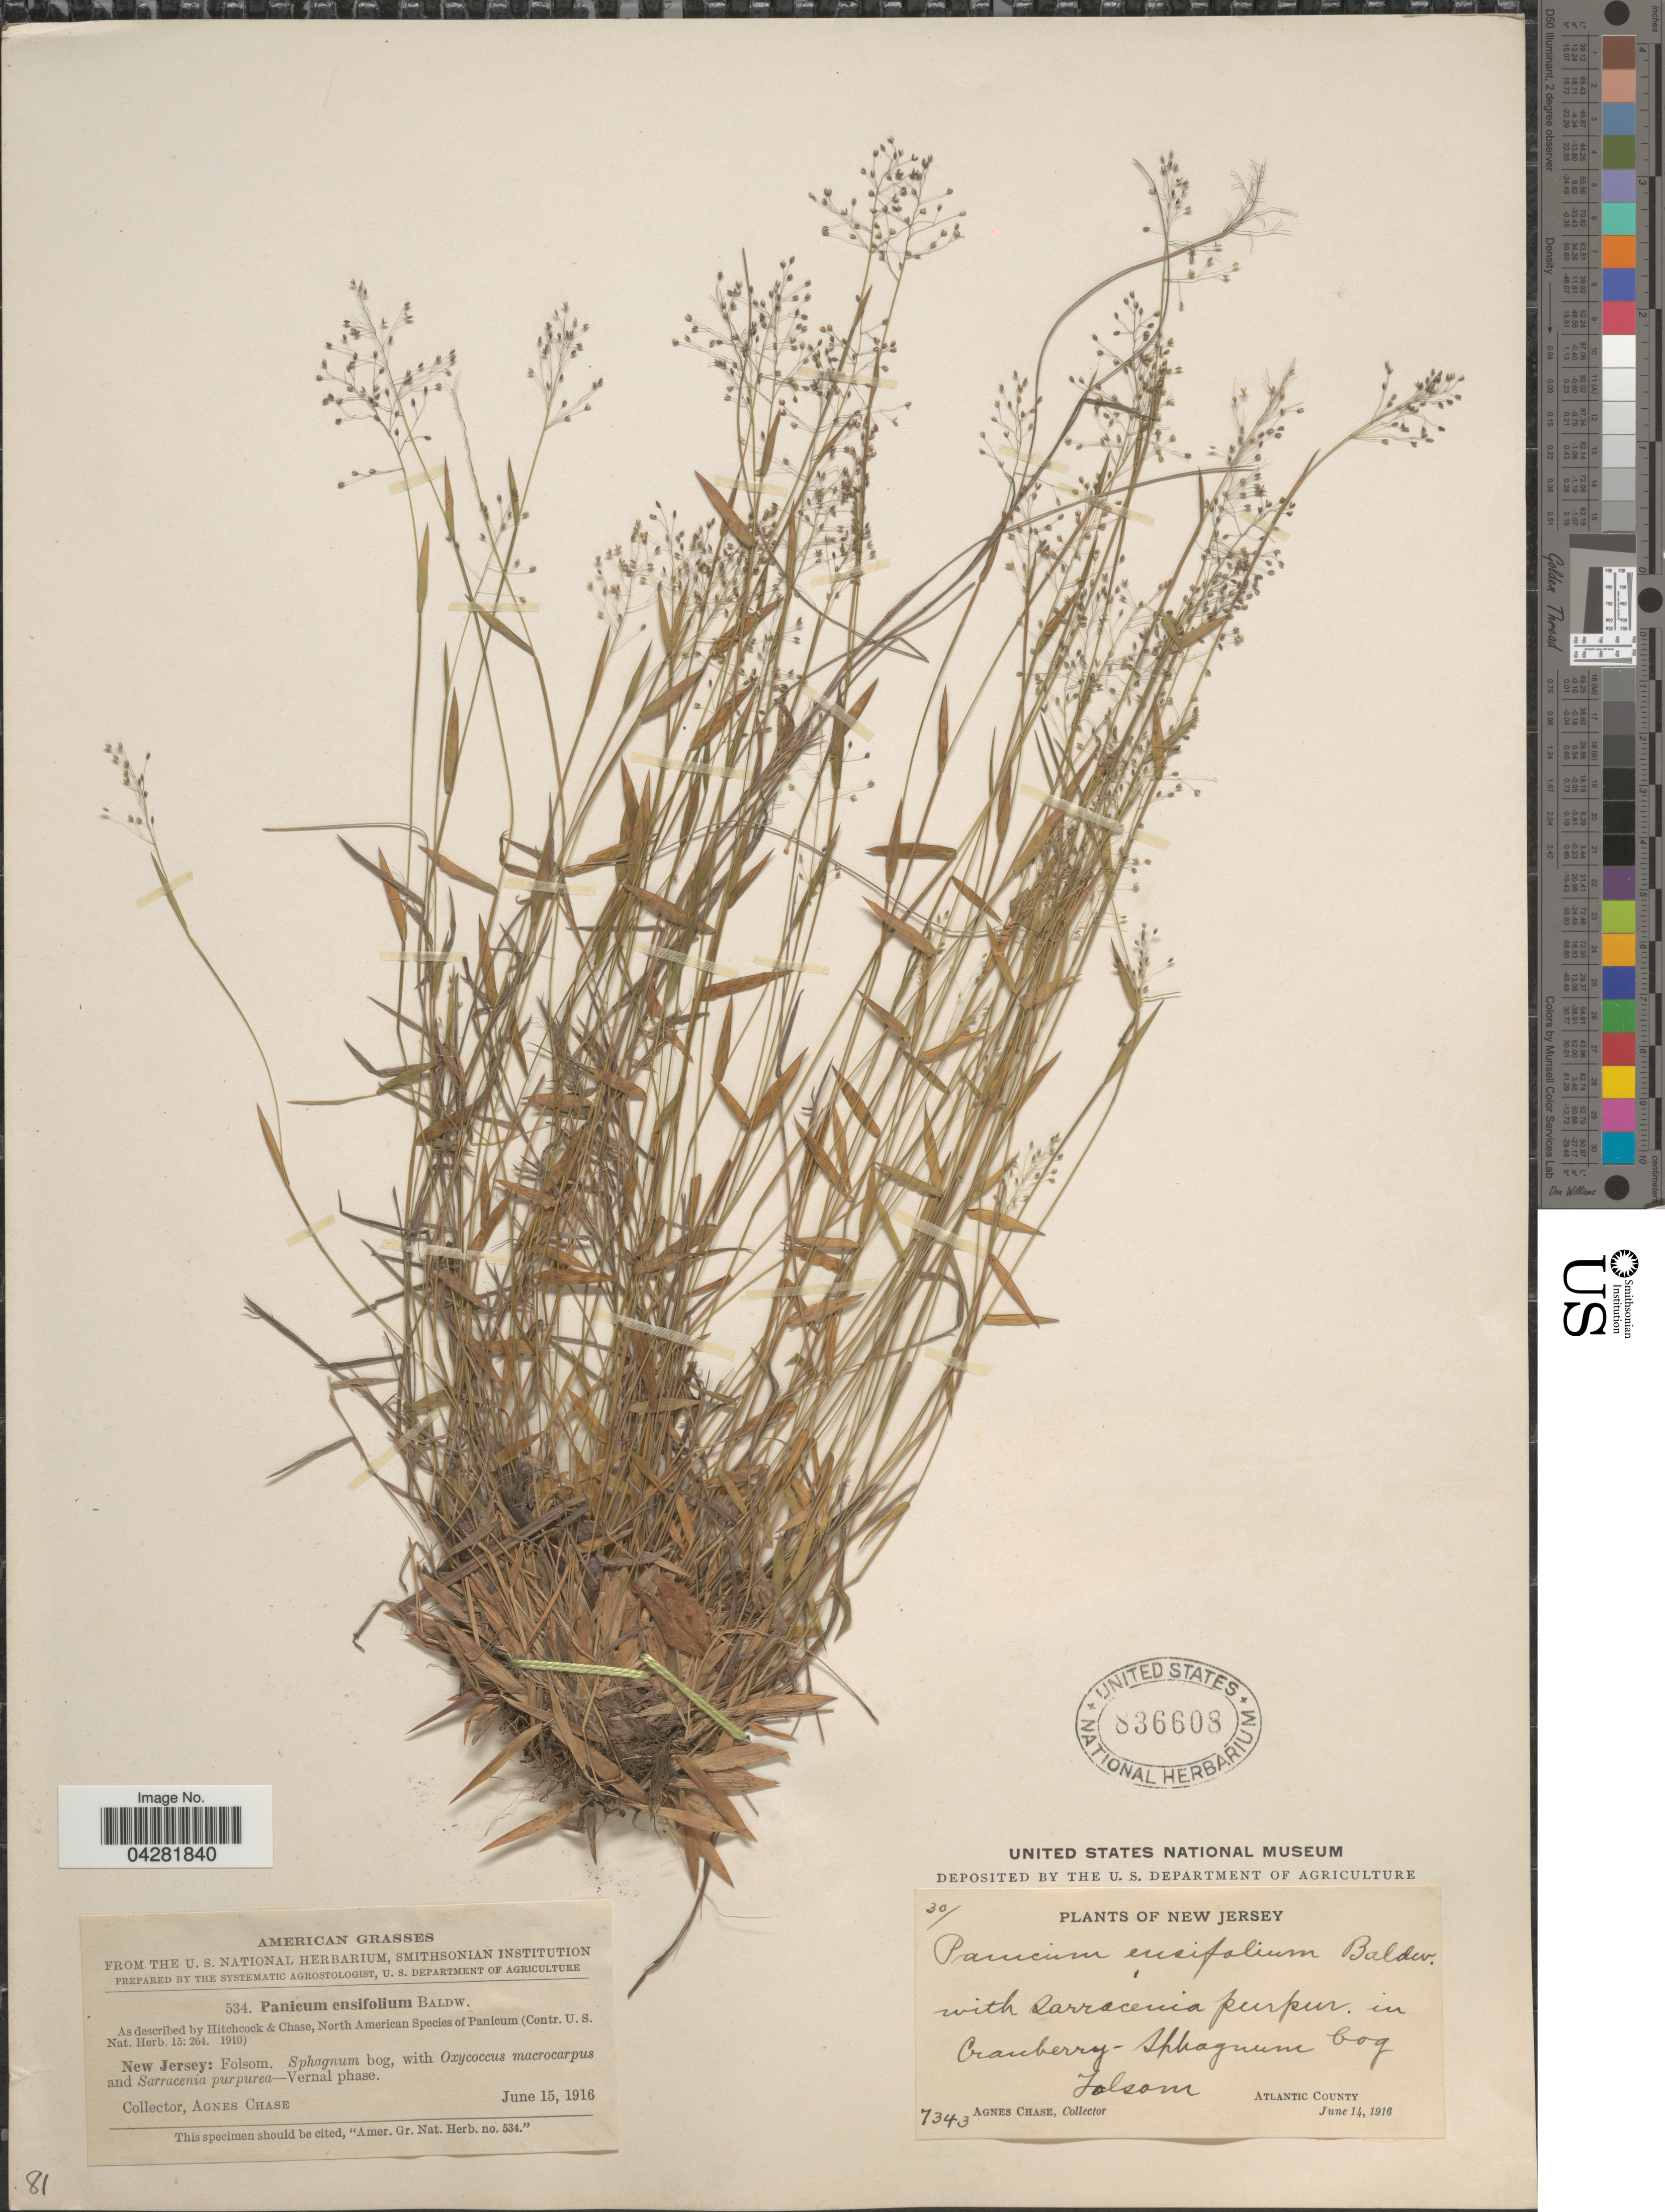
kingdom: Plantae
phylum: Tracheophyta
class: Liliopsida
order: Poales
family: Poaceae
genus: Dichanthelium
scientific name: Dichanthelium ensifolium var. ensifolium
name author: (Baldwin ex Elliot) Gould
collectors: A. Chase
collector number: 7343/534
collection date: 1916-06-14/1916-06-15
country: United States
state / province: New Jersey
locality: Folsom. Atlantic County.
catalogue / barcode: US 836608